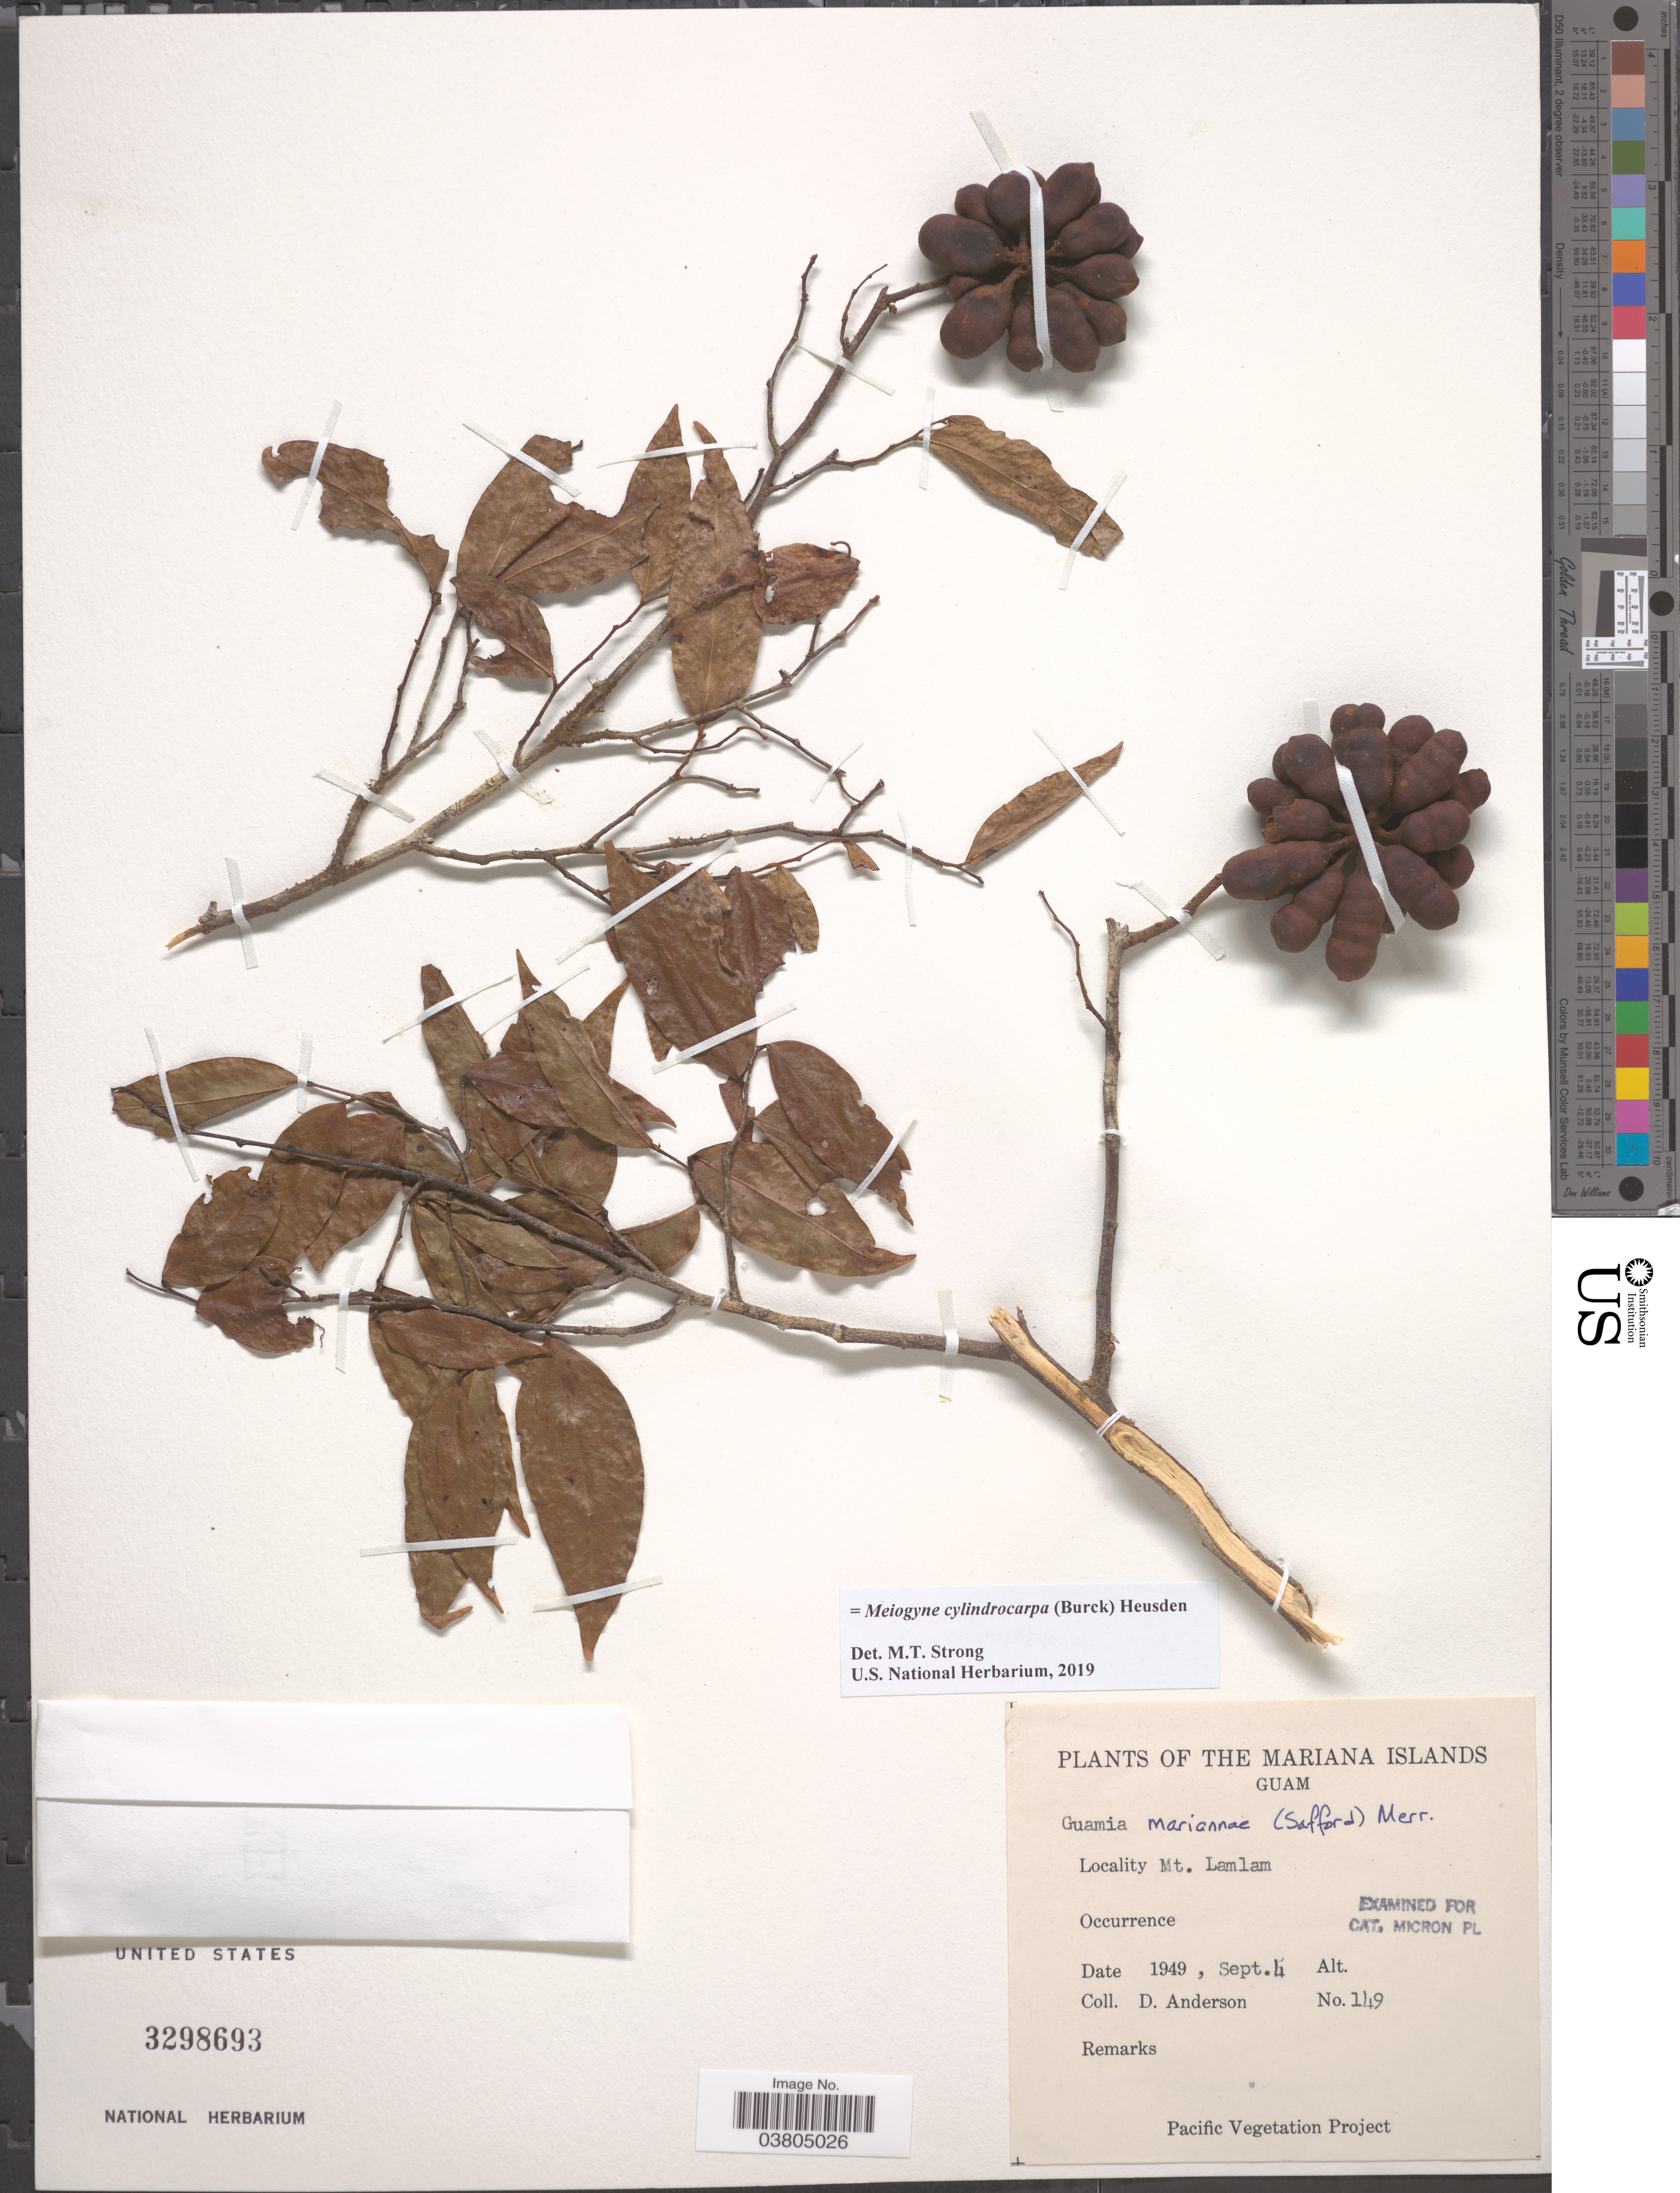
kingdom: Plantae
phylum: Tracheophyta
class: Magnoliopsida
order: Magnoliales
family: Annonaceae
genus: Meiogyne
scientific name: Meiogyne cylindrocarpa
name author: (Burck) Van Huesden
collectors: D. Anderson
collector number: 149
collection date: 1949-09-04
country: Guam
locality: Mariana Islands. Mt. Lamlam.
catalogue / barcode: US 3298693